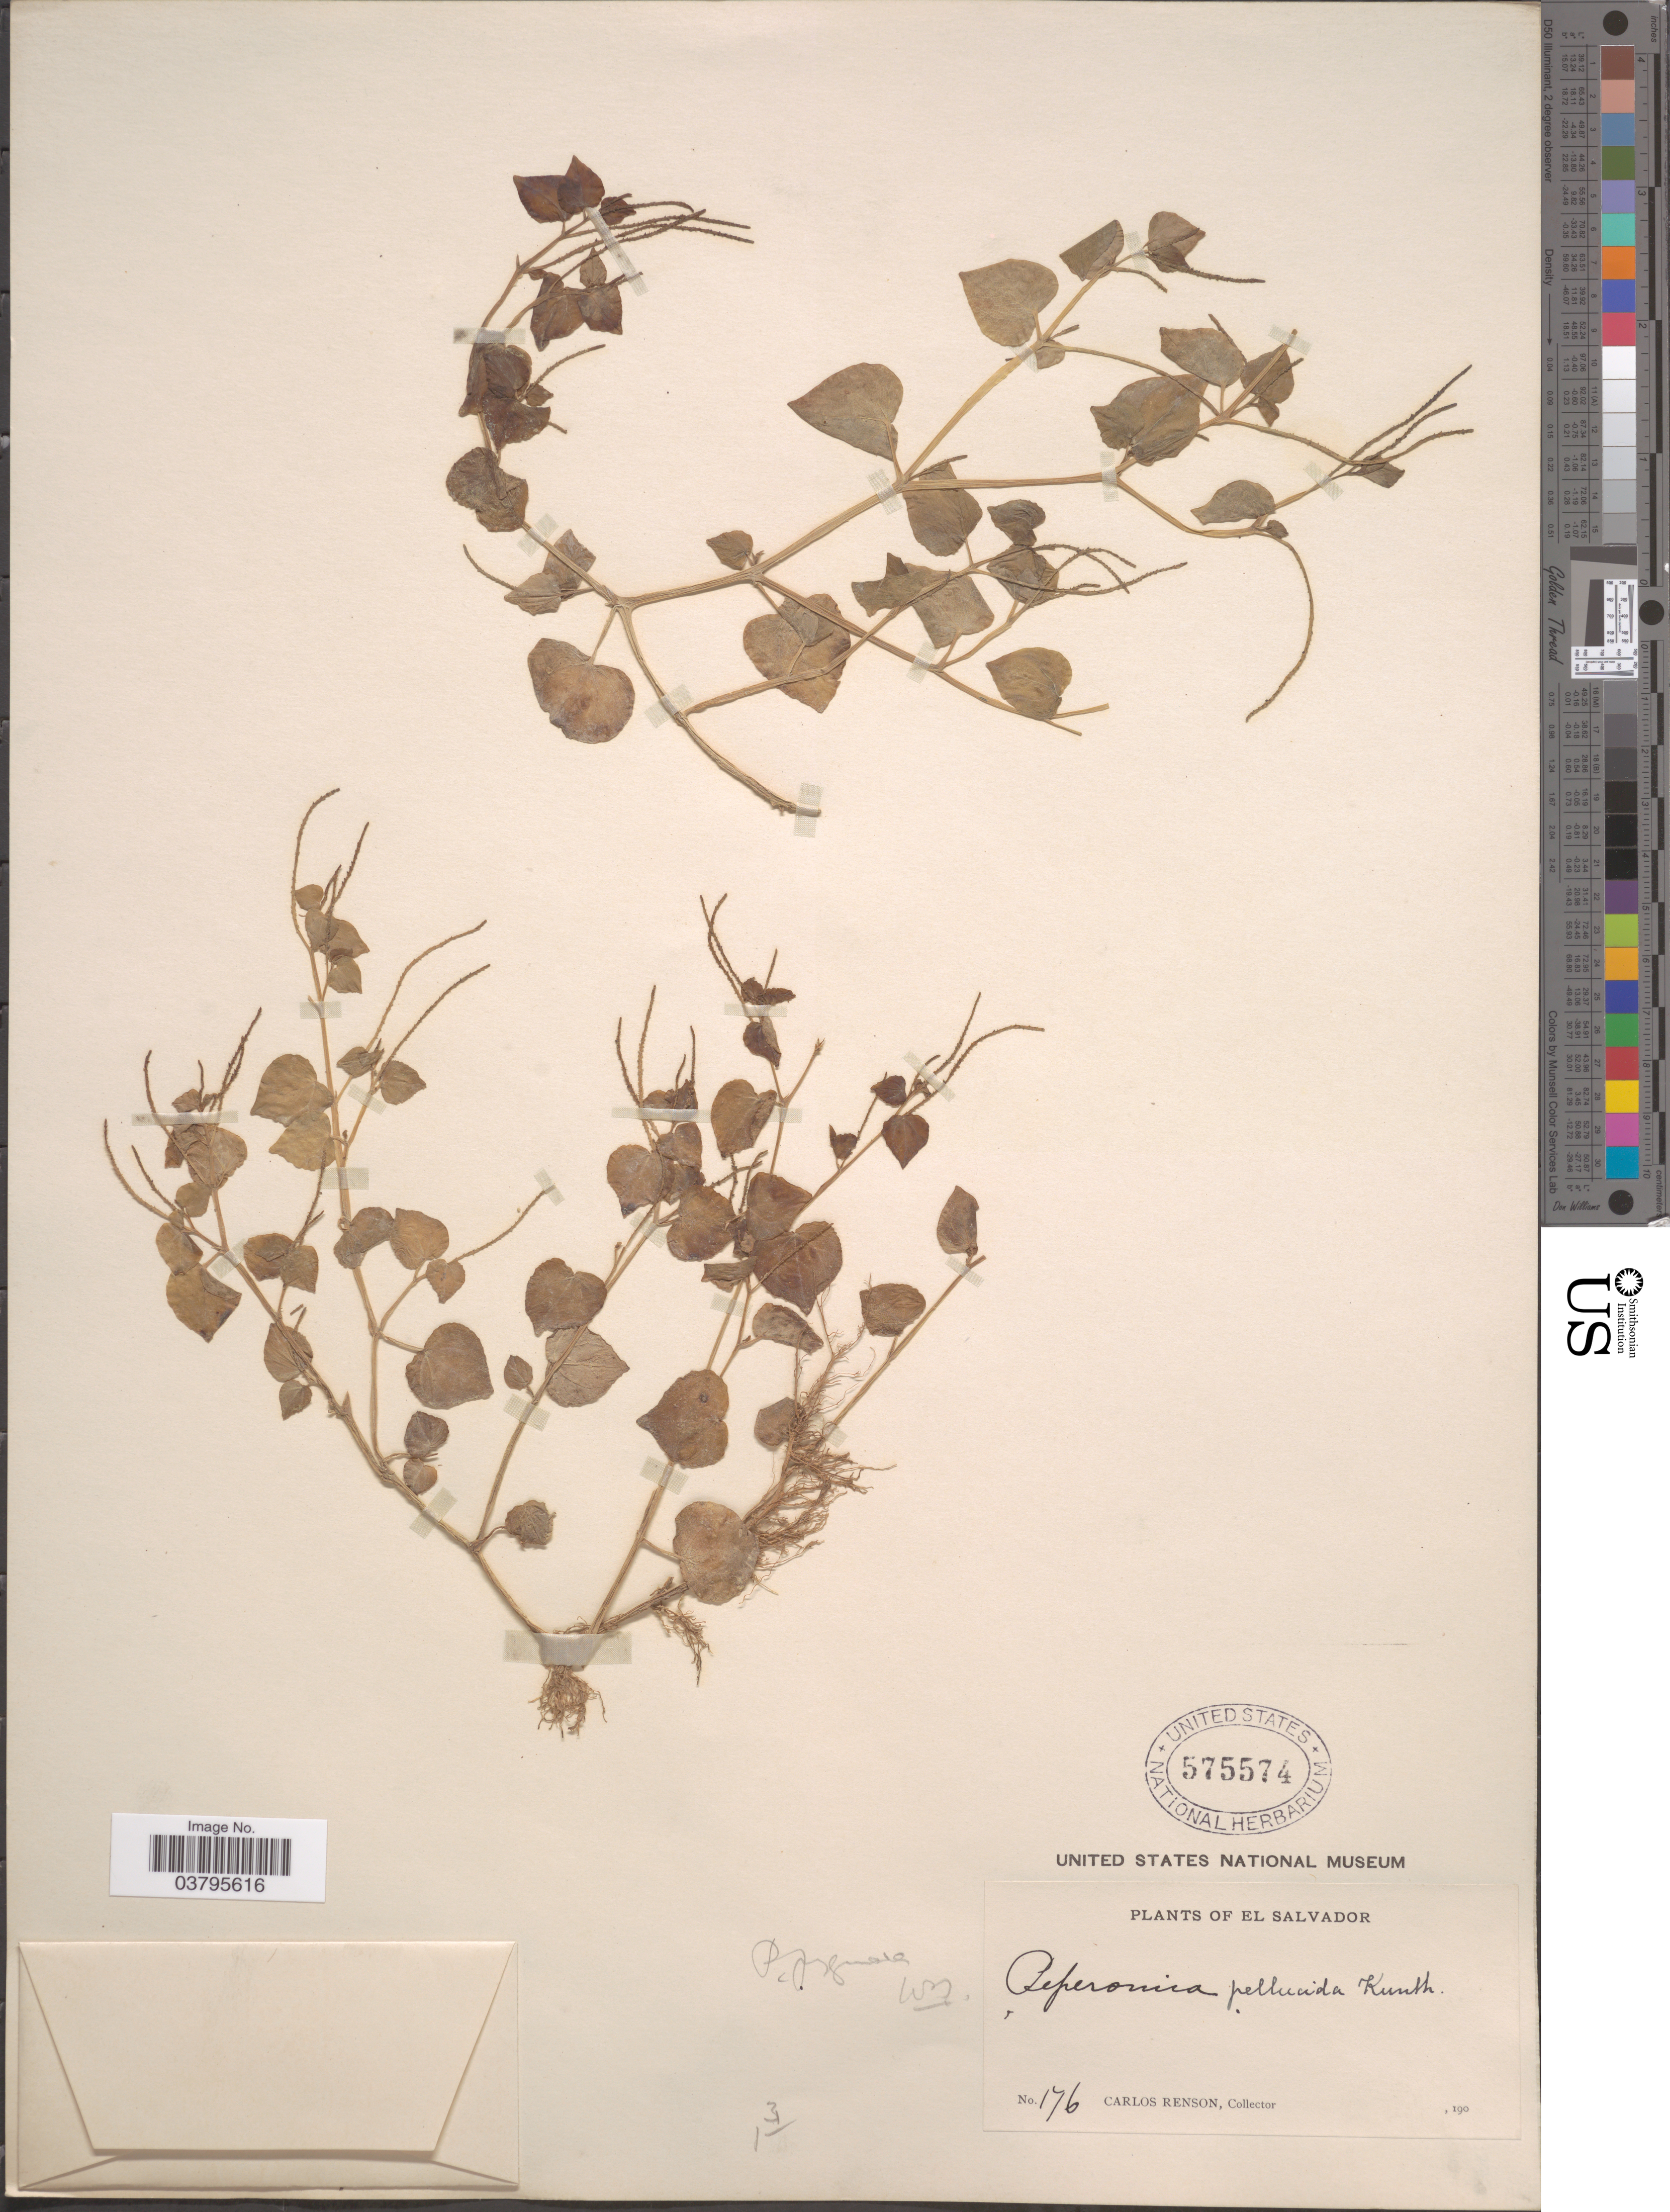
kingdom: Plantae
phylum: Tracheophyta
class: Magnoliopsida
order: Piperales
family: Piperaceae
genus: Peperomia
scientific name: Peperomia pellucida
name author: (L.) Kunth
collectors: C. Renson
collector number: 176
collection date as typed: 190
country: El Salvador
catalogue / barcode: US 575574